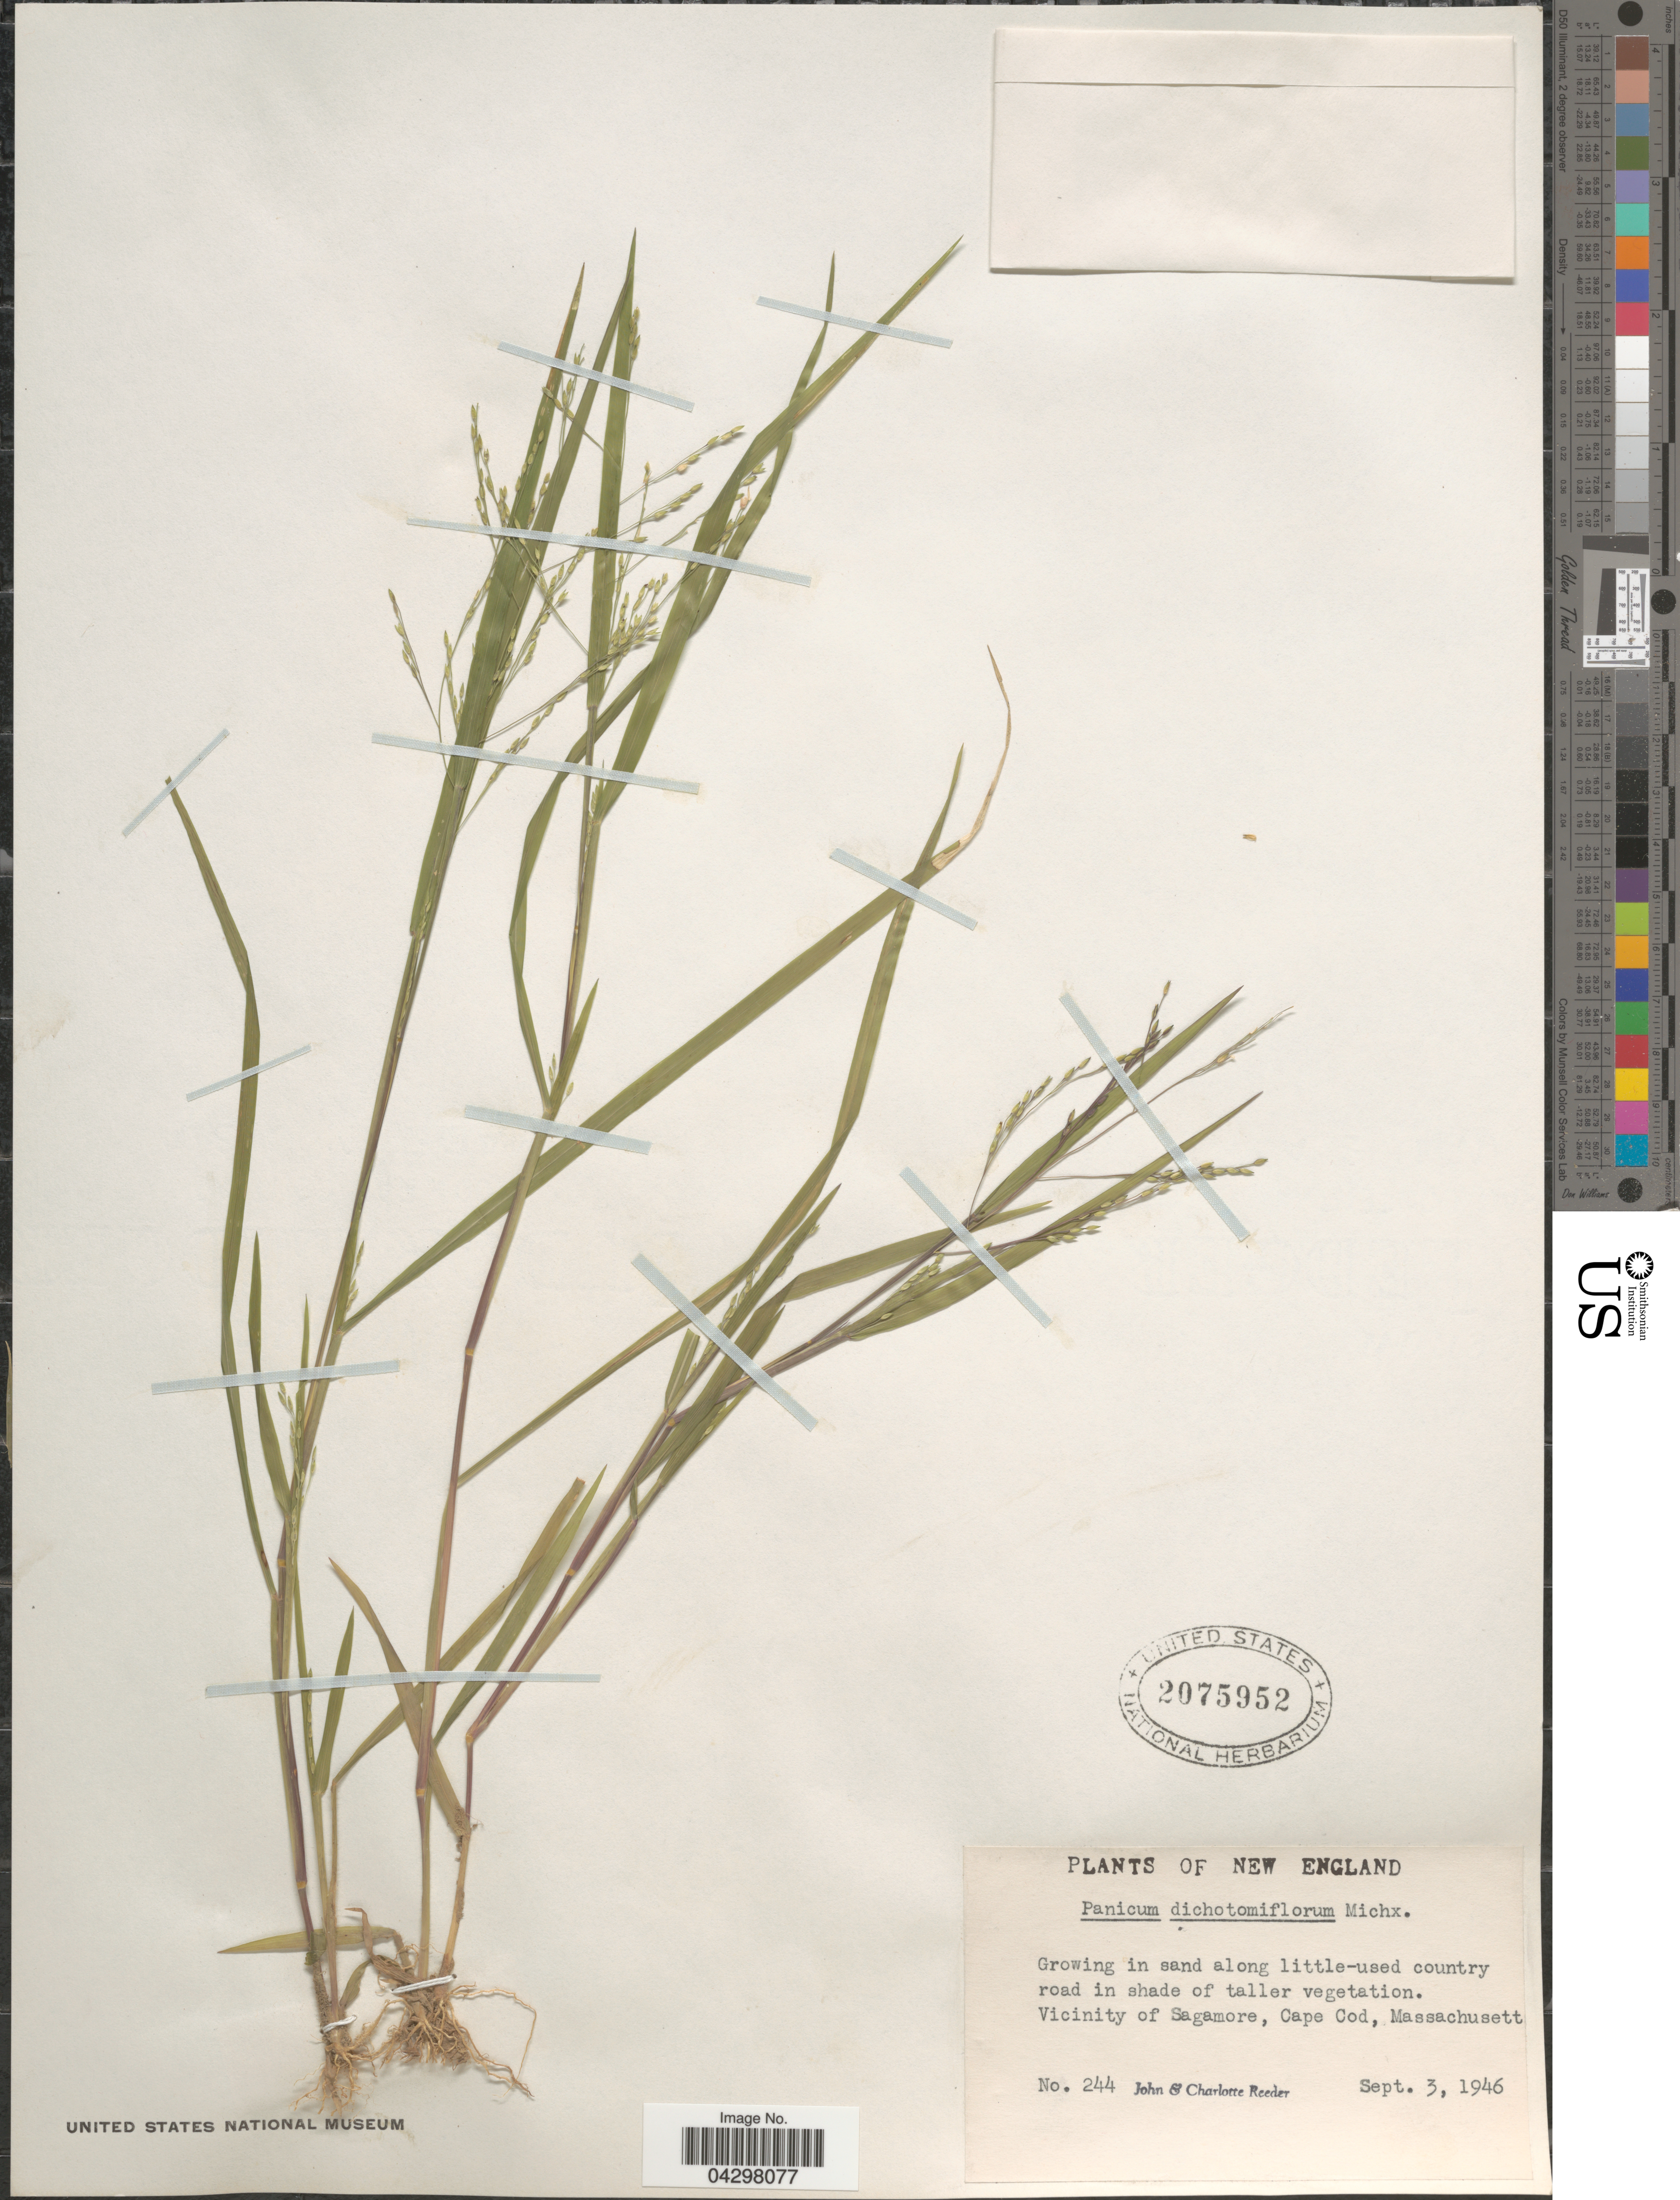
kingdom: Plantae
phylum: Tracheophyta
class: Liliopsida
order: Poales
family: Poaceae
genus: Panicum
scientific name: Panicum dichotomiflorum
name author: Michx.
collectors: J. R. Reeder & C. G. Reeder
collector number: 244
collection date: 1946-09-03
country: United States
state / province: Massachusetts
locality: New England. Vicinity of Sagamore, Cape Cod.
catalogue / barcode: US 2075952